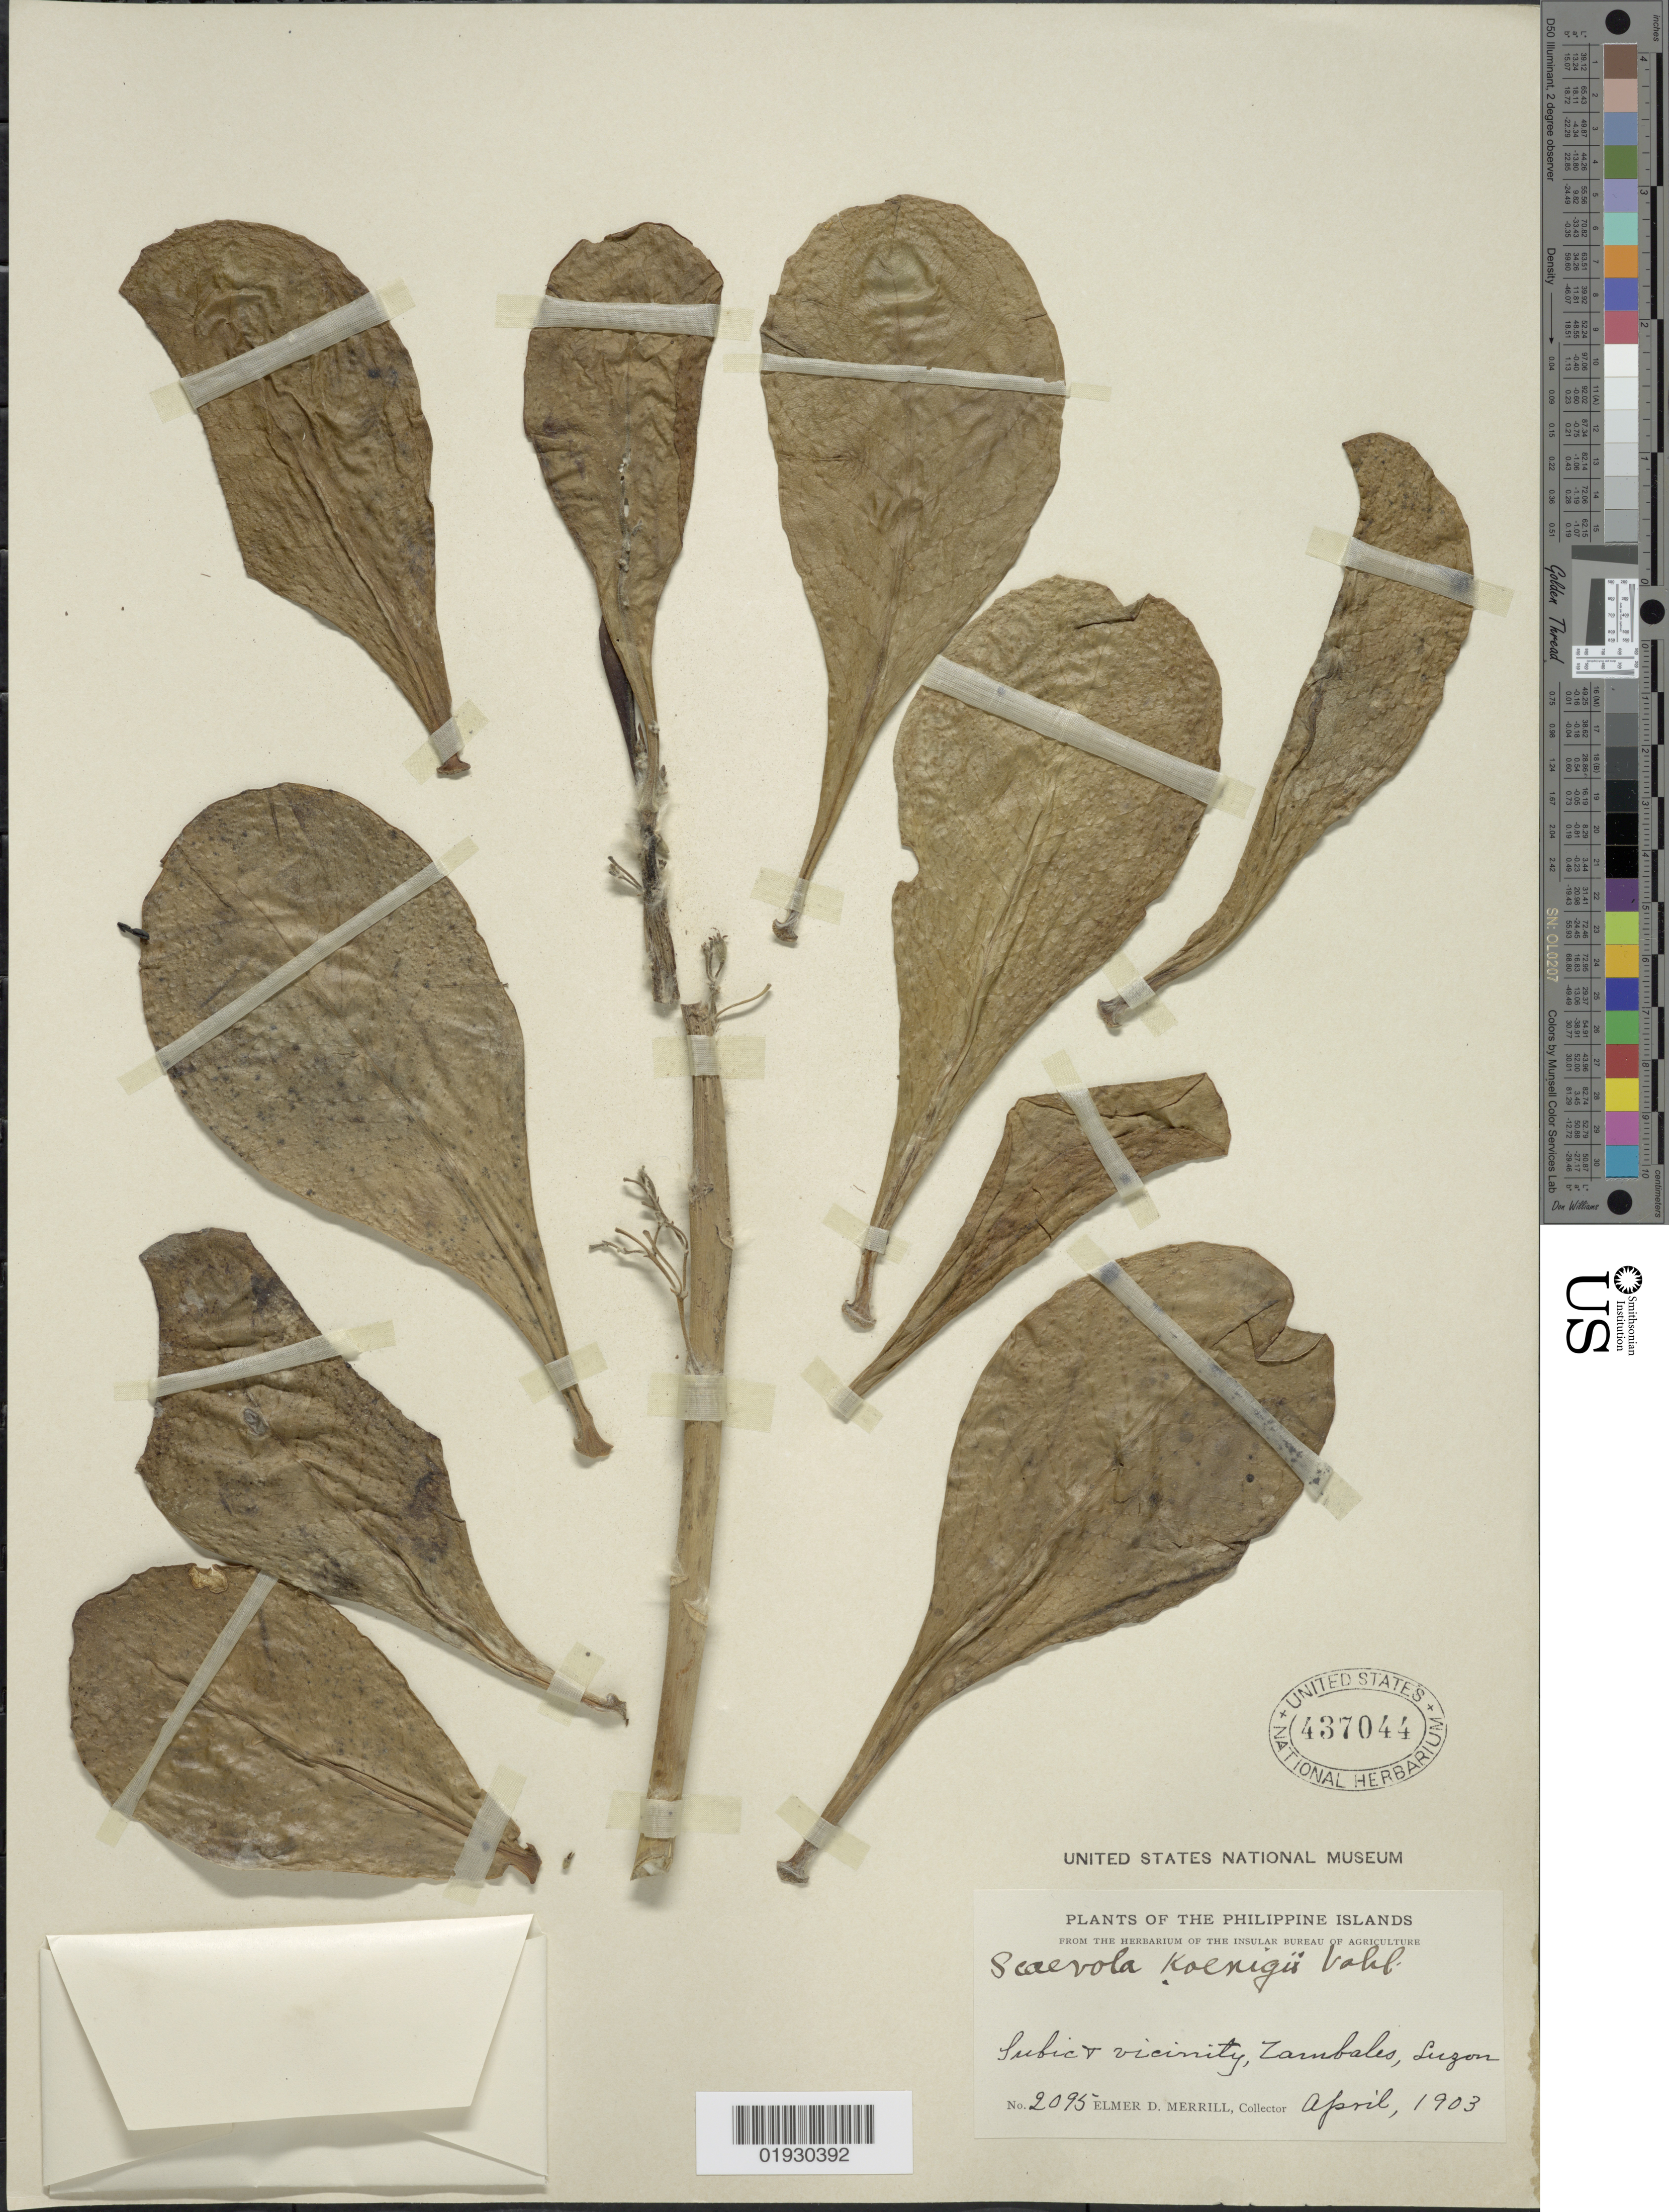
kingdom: Plantae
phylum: Tracheophyta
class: Magnoliopsida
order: Asterales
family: Goodeniaceae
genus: Scaevola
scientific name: Scaevola taccada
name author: (Gaertn.) Roxb.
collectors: E. D. Merrill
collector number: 2095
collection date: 1903-04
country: Philippines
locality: Subic & vicinity, Zambales, Luzon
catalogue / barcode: US 437044